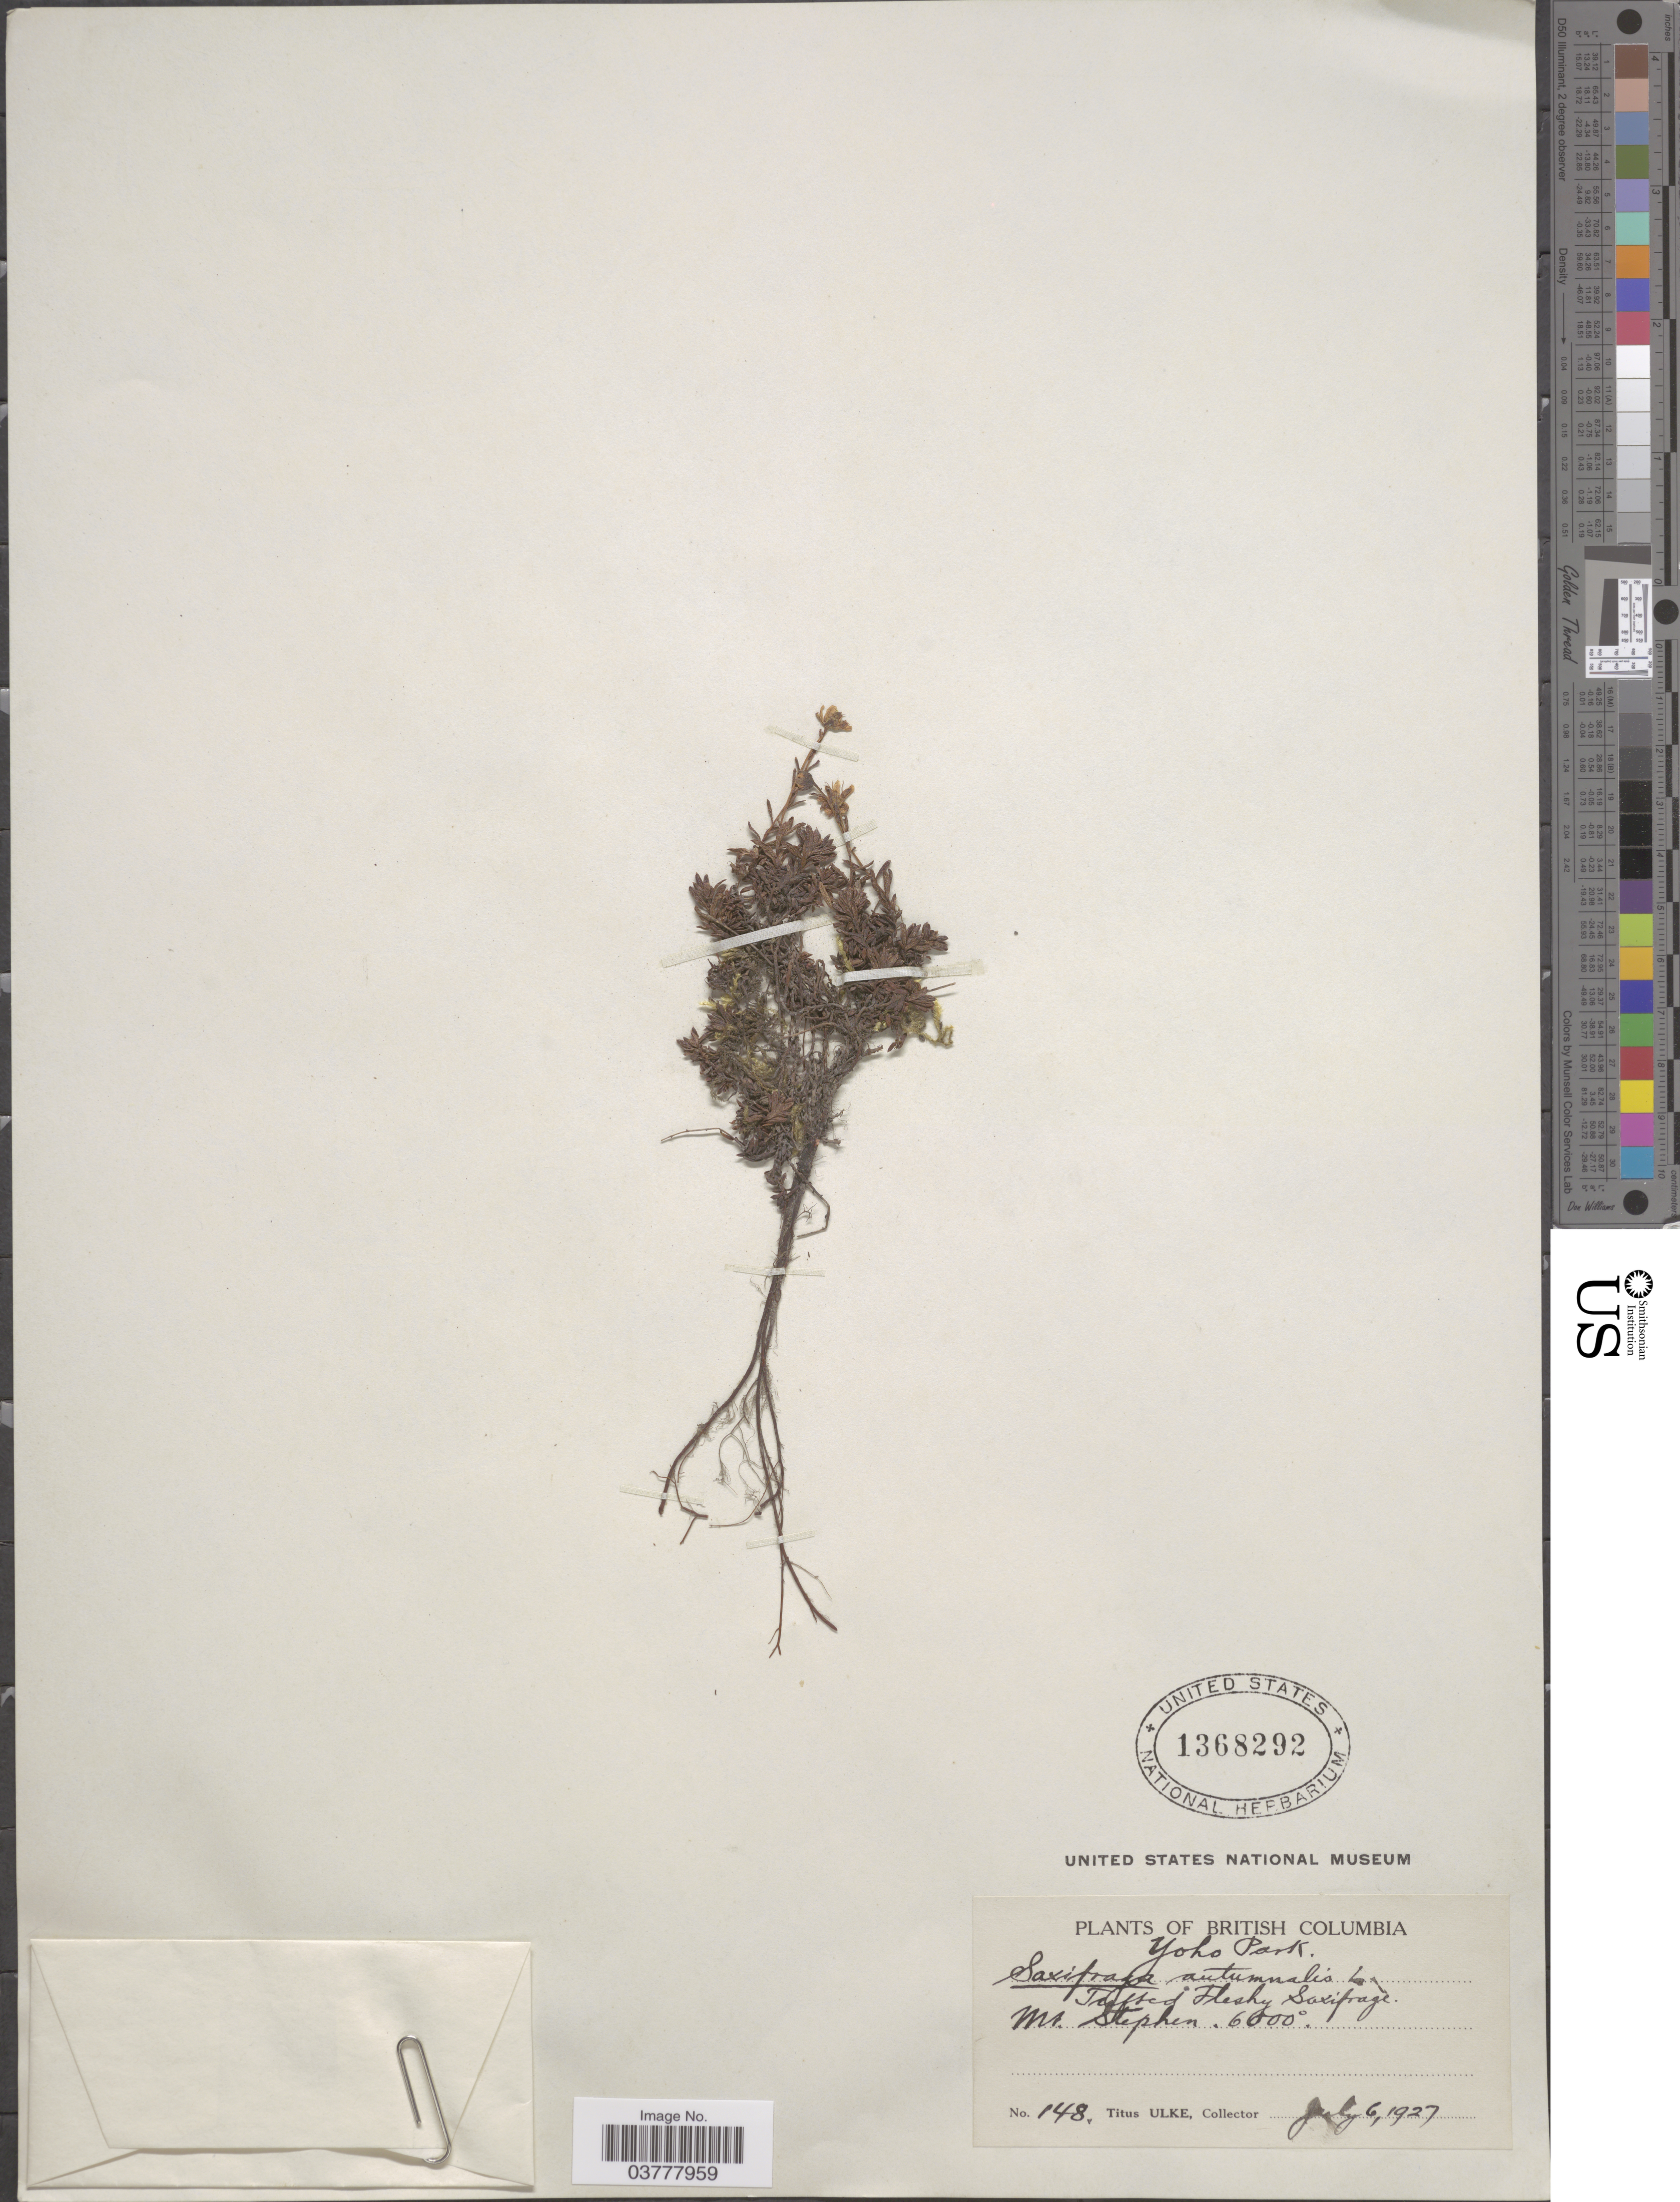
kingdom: Plantae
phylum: Tracheophyta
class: Magnoliopsida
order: Saxifragales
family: Saxifragaceae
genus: Saxifraga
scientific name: Saxifraga autumnalis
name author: L.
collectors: T. Ulke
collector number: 148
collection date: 1927-07-06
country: Canada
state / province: British Columbia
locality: Yoho Park. Mt. Stephen.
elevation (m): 1829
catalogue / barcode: US 1368292